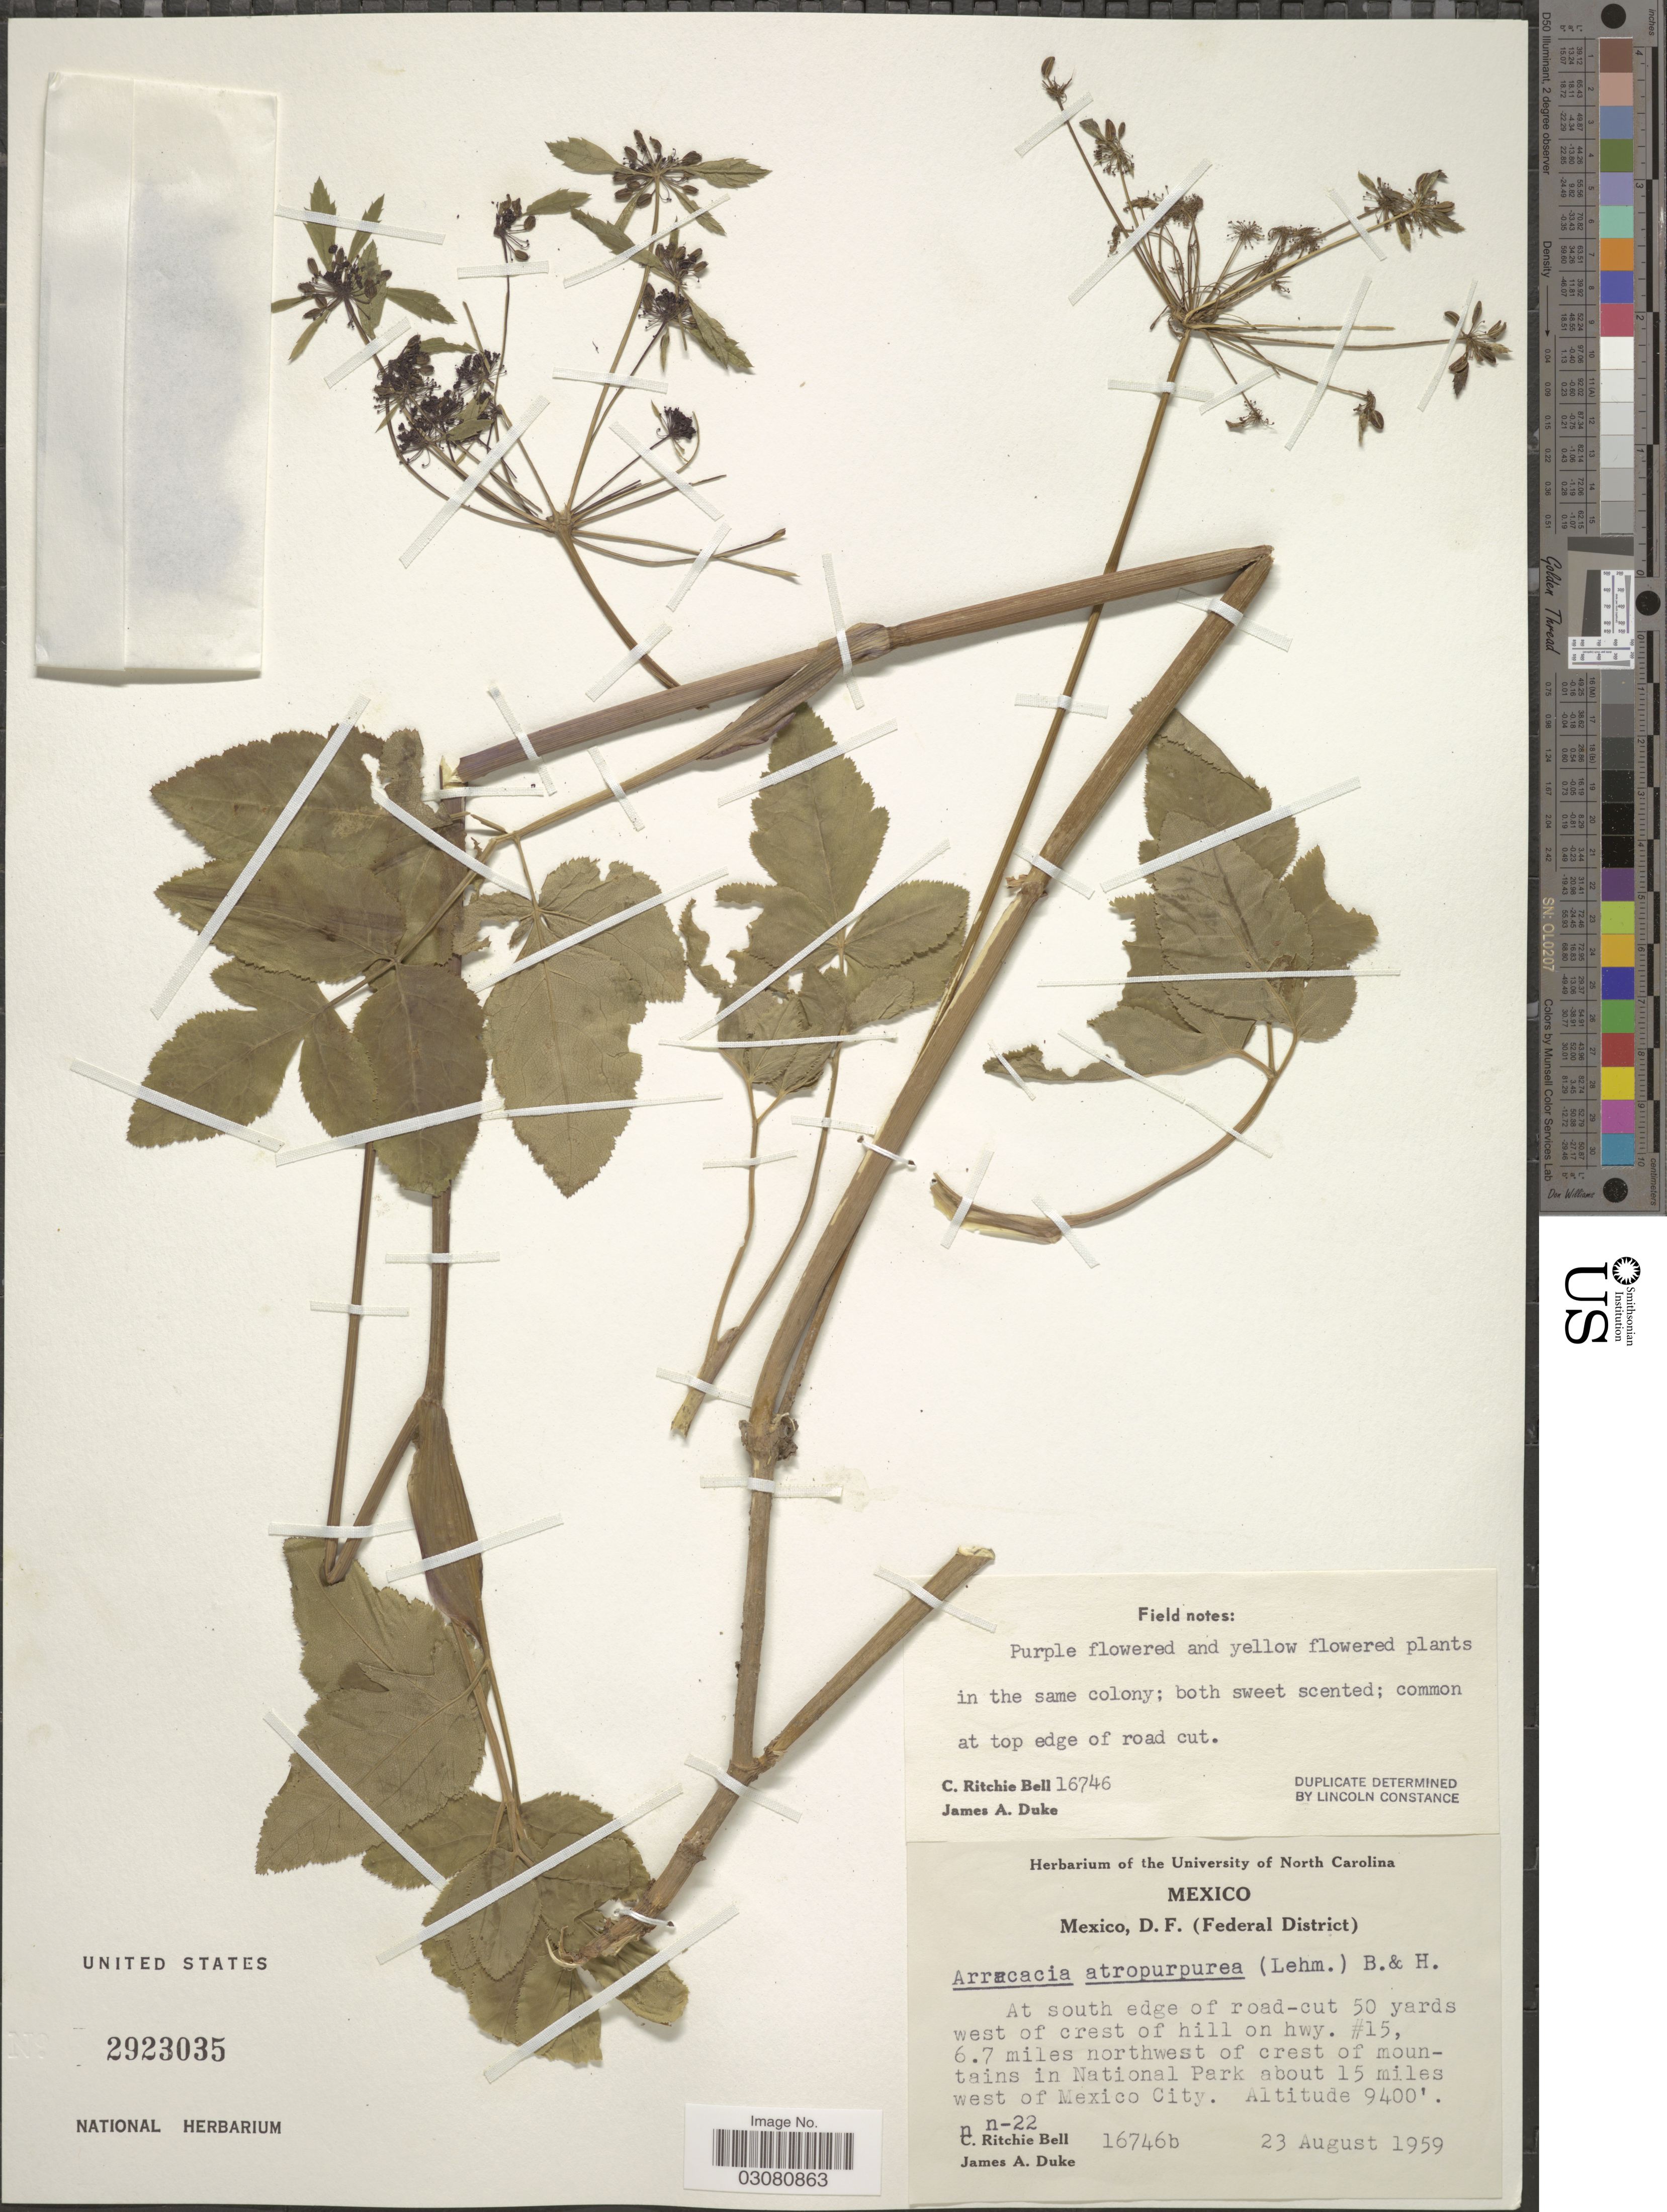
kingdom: Plantae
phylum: Tracheophyta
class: Magnoliopsida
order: Apiales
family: Apiaceae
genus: Arracacia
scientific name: Arracacia atropurpurea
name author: (Lehm.) Benth. & Hook. f. ex Hemsl.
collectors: C. R. Bell & J. A. Duke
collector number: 16746b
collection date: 1959-08-23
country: Mexico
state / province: Distrito Federal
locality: At south edge of road-cut 50 yards west of crest of hill on hwy. #15, 6.7 miles northwest of crest on mountains in National Park about 15 miles west of Mexico City.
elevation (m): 2865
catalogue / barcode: US 2923035